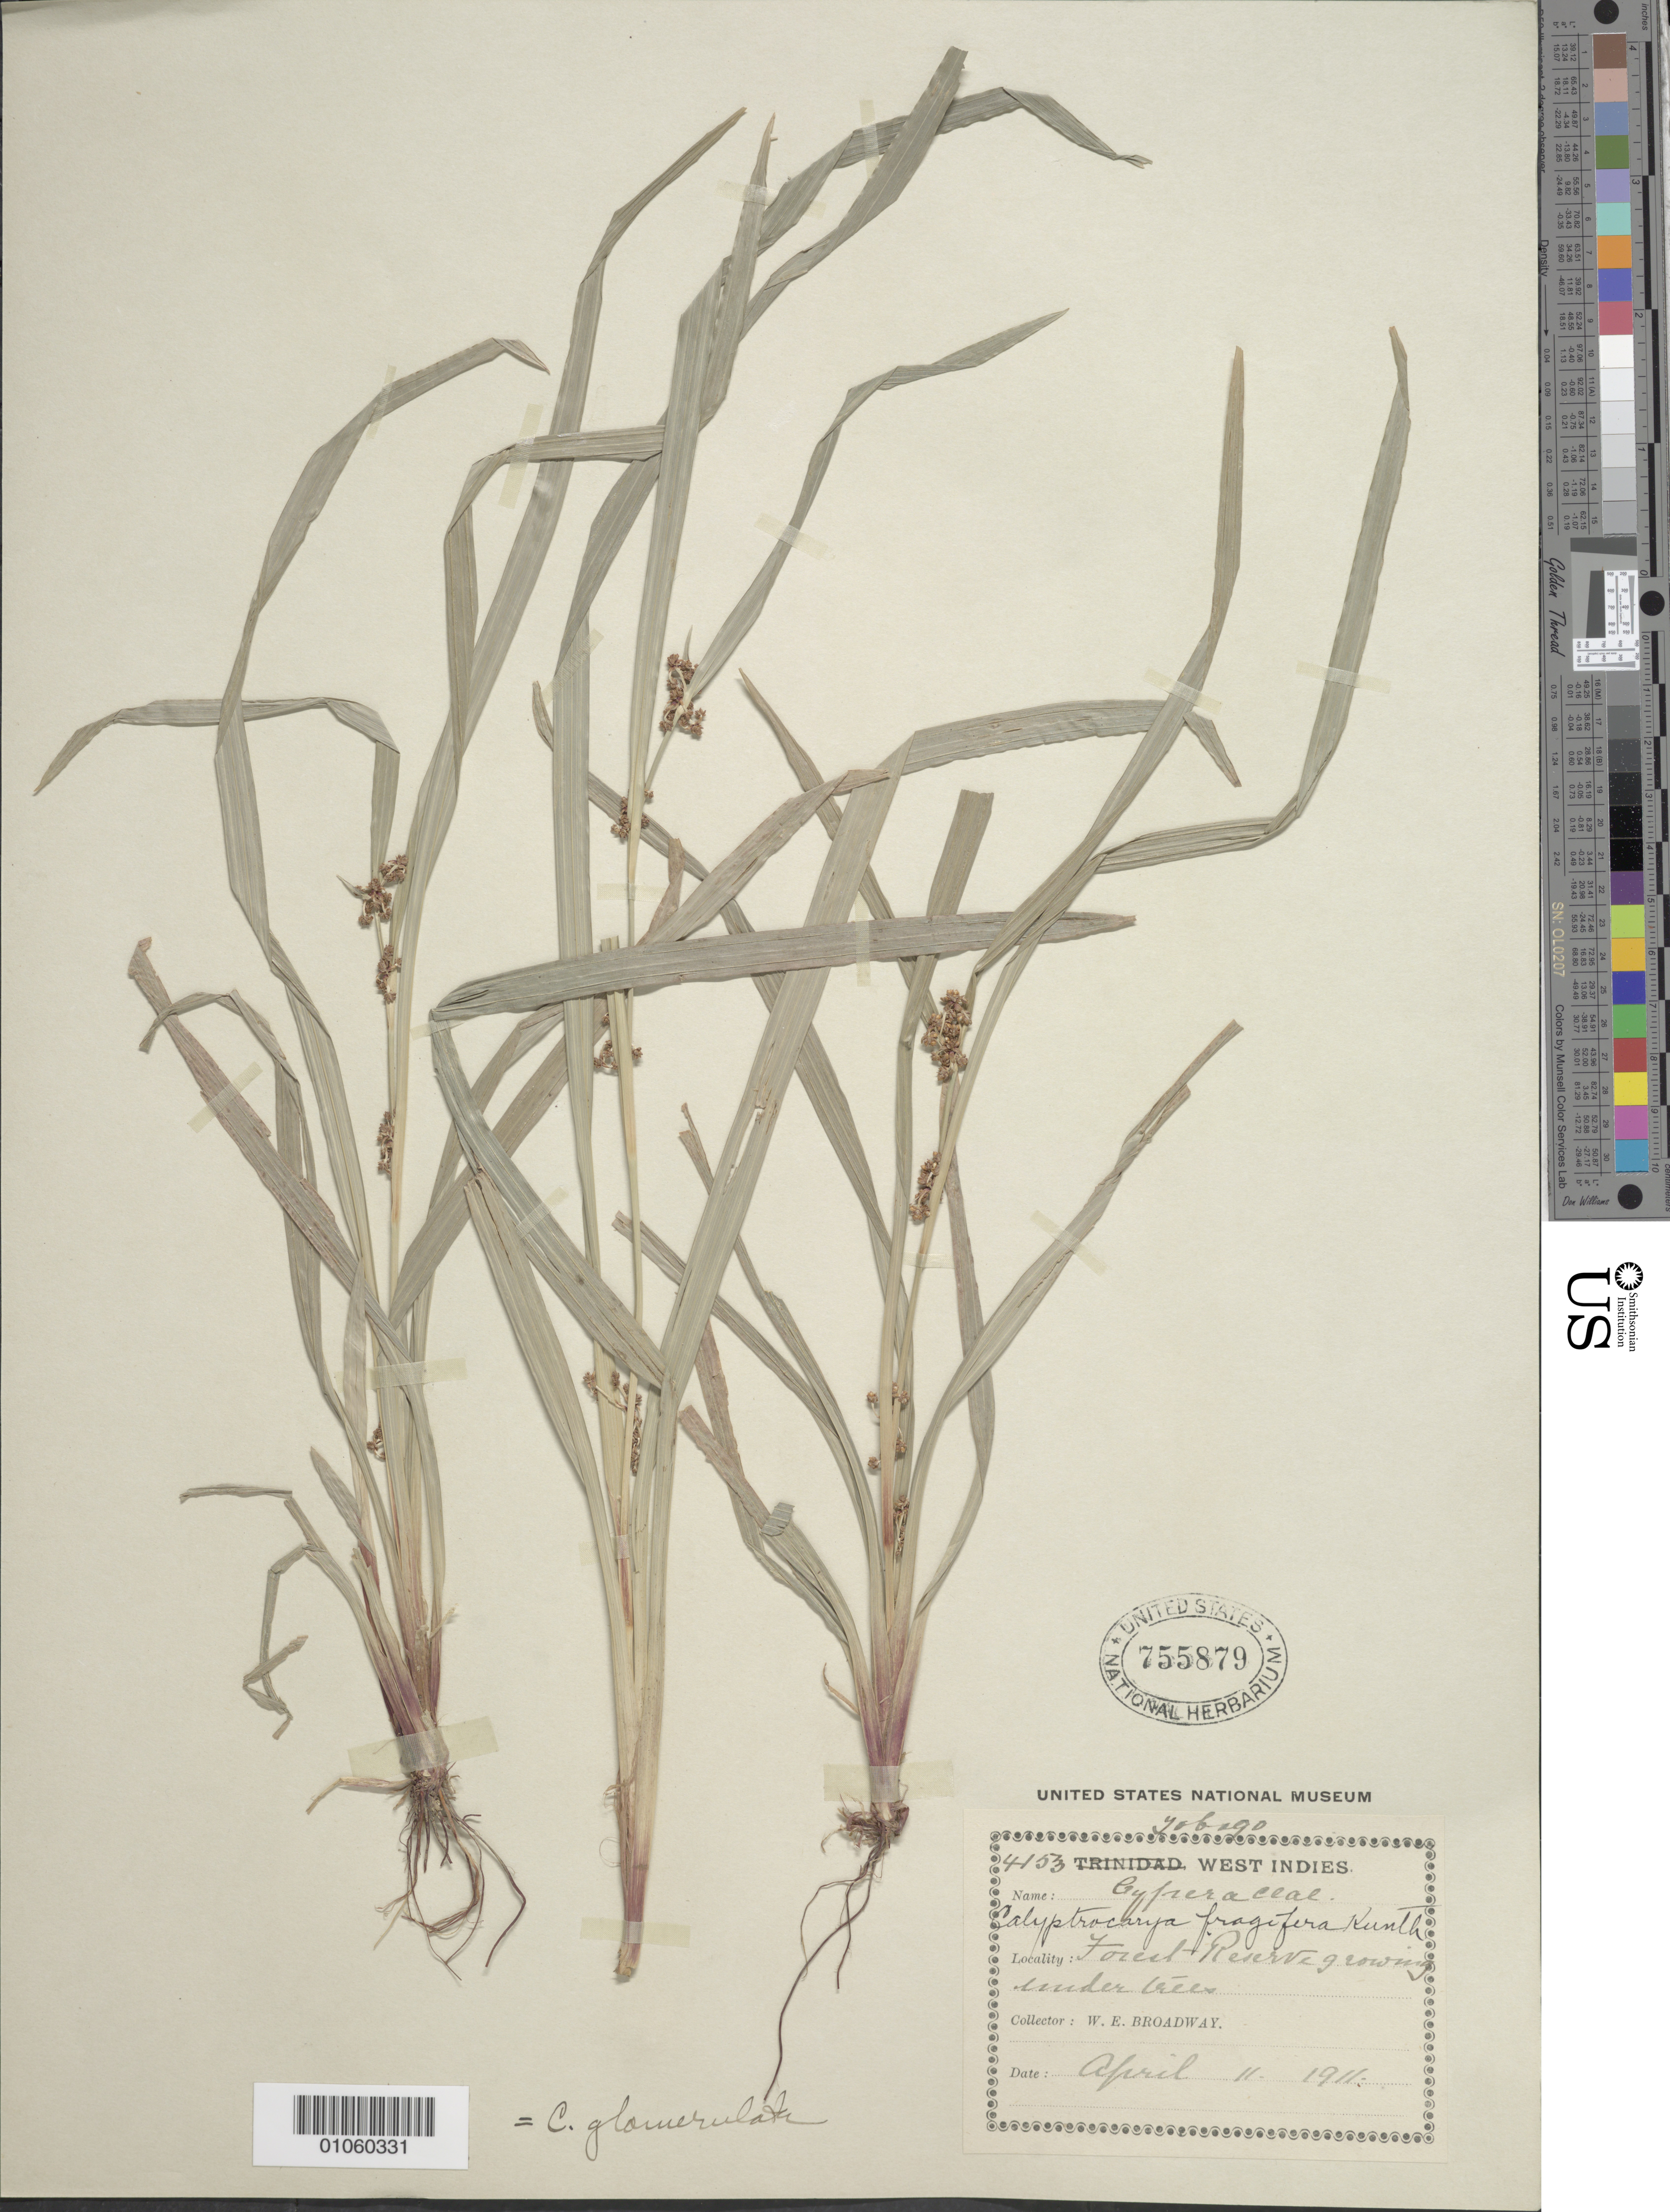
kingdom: Plantae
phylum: Tracheophyta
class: Liliopsida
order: Poales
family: Cyperaceae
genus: Calyptrocarya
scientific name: Calyptrocarya glomerulata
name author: (Brongn.) Urb.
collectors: W. E. Broadway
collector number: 4153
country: Trinidad and Tobago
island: Tobago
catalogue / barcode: US 755879